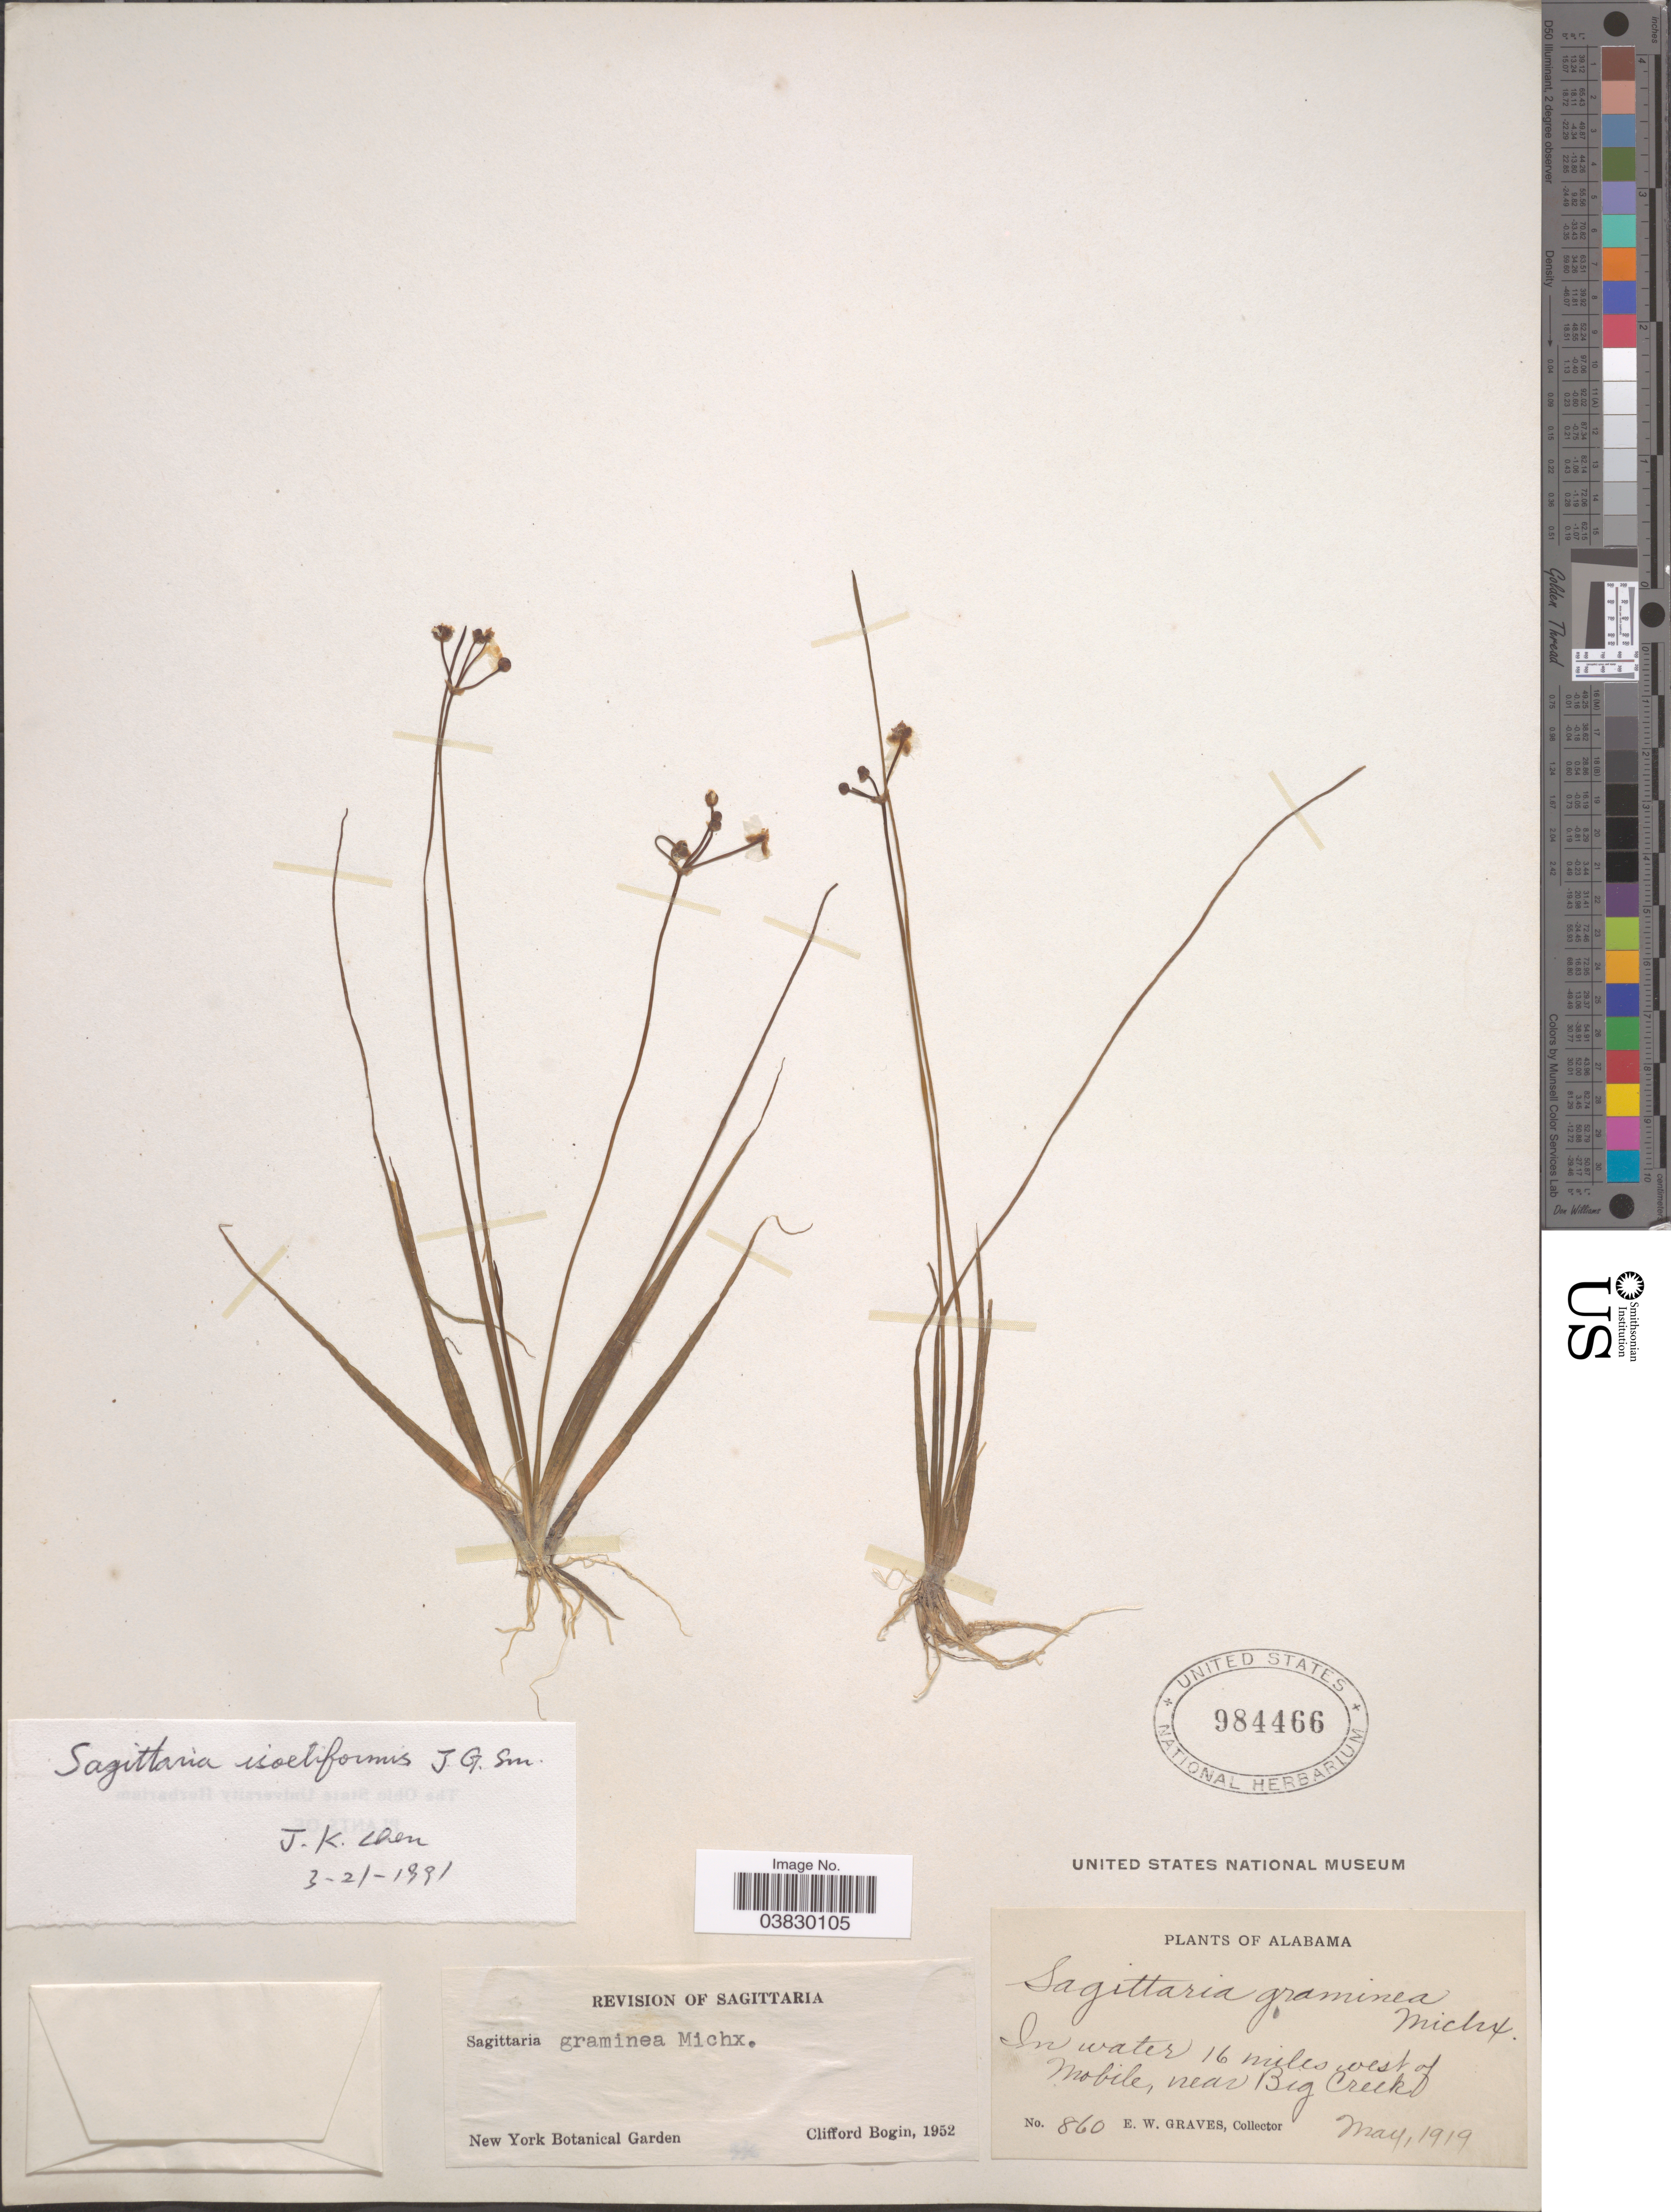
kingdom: Plantae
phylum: Tracheophyta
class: Liliopsida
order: Alismatales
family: Alismataceae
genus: Sagittaria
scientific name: Sagittaria graminea var. graminea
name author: Michx.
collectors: E. Graves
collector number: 860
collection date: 1919-05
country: United States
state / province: Alabama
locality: In water 16 miles west of Mobile, near Big Creek.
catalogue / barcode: US 984466